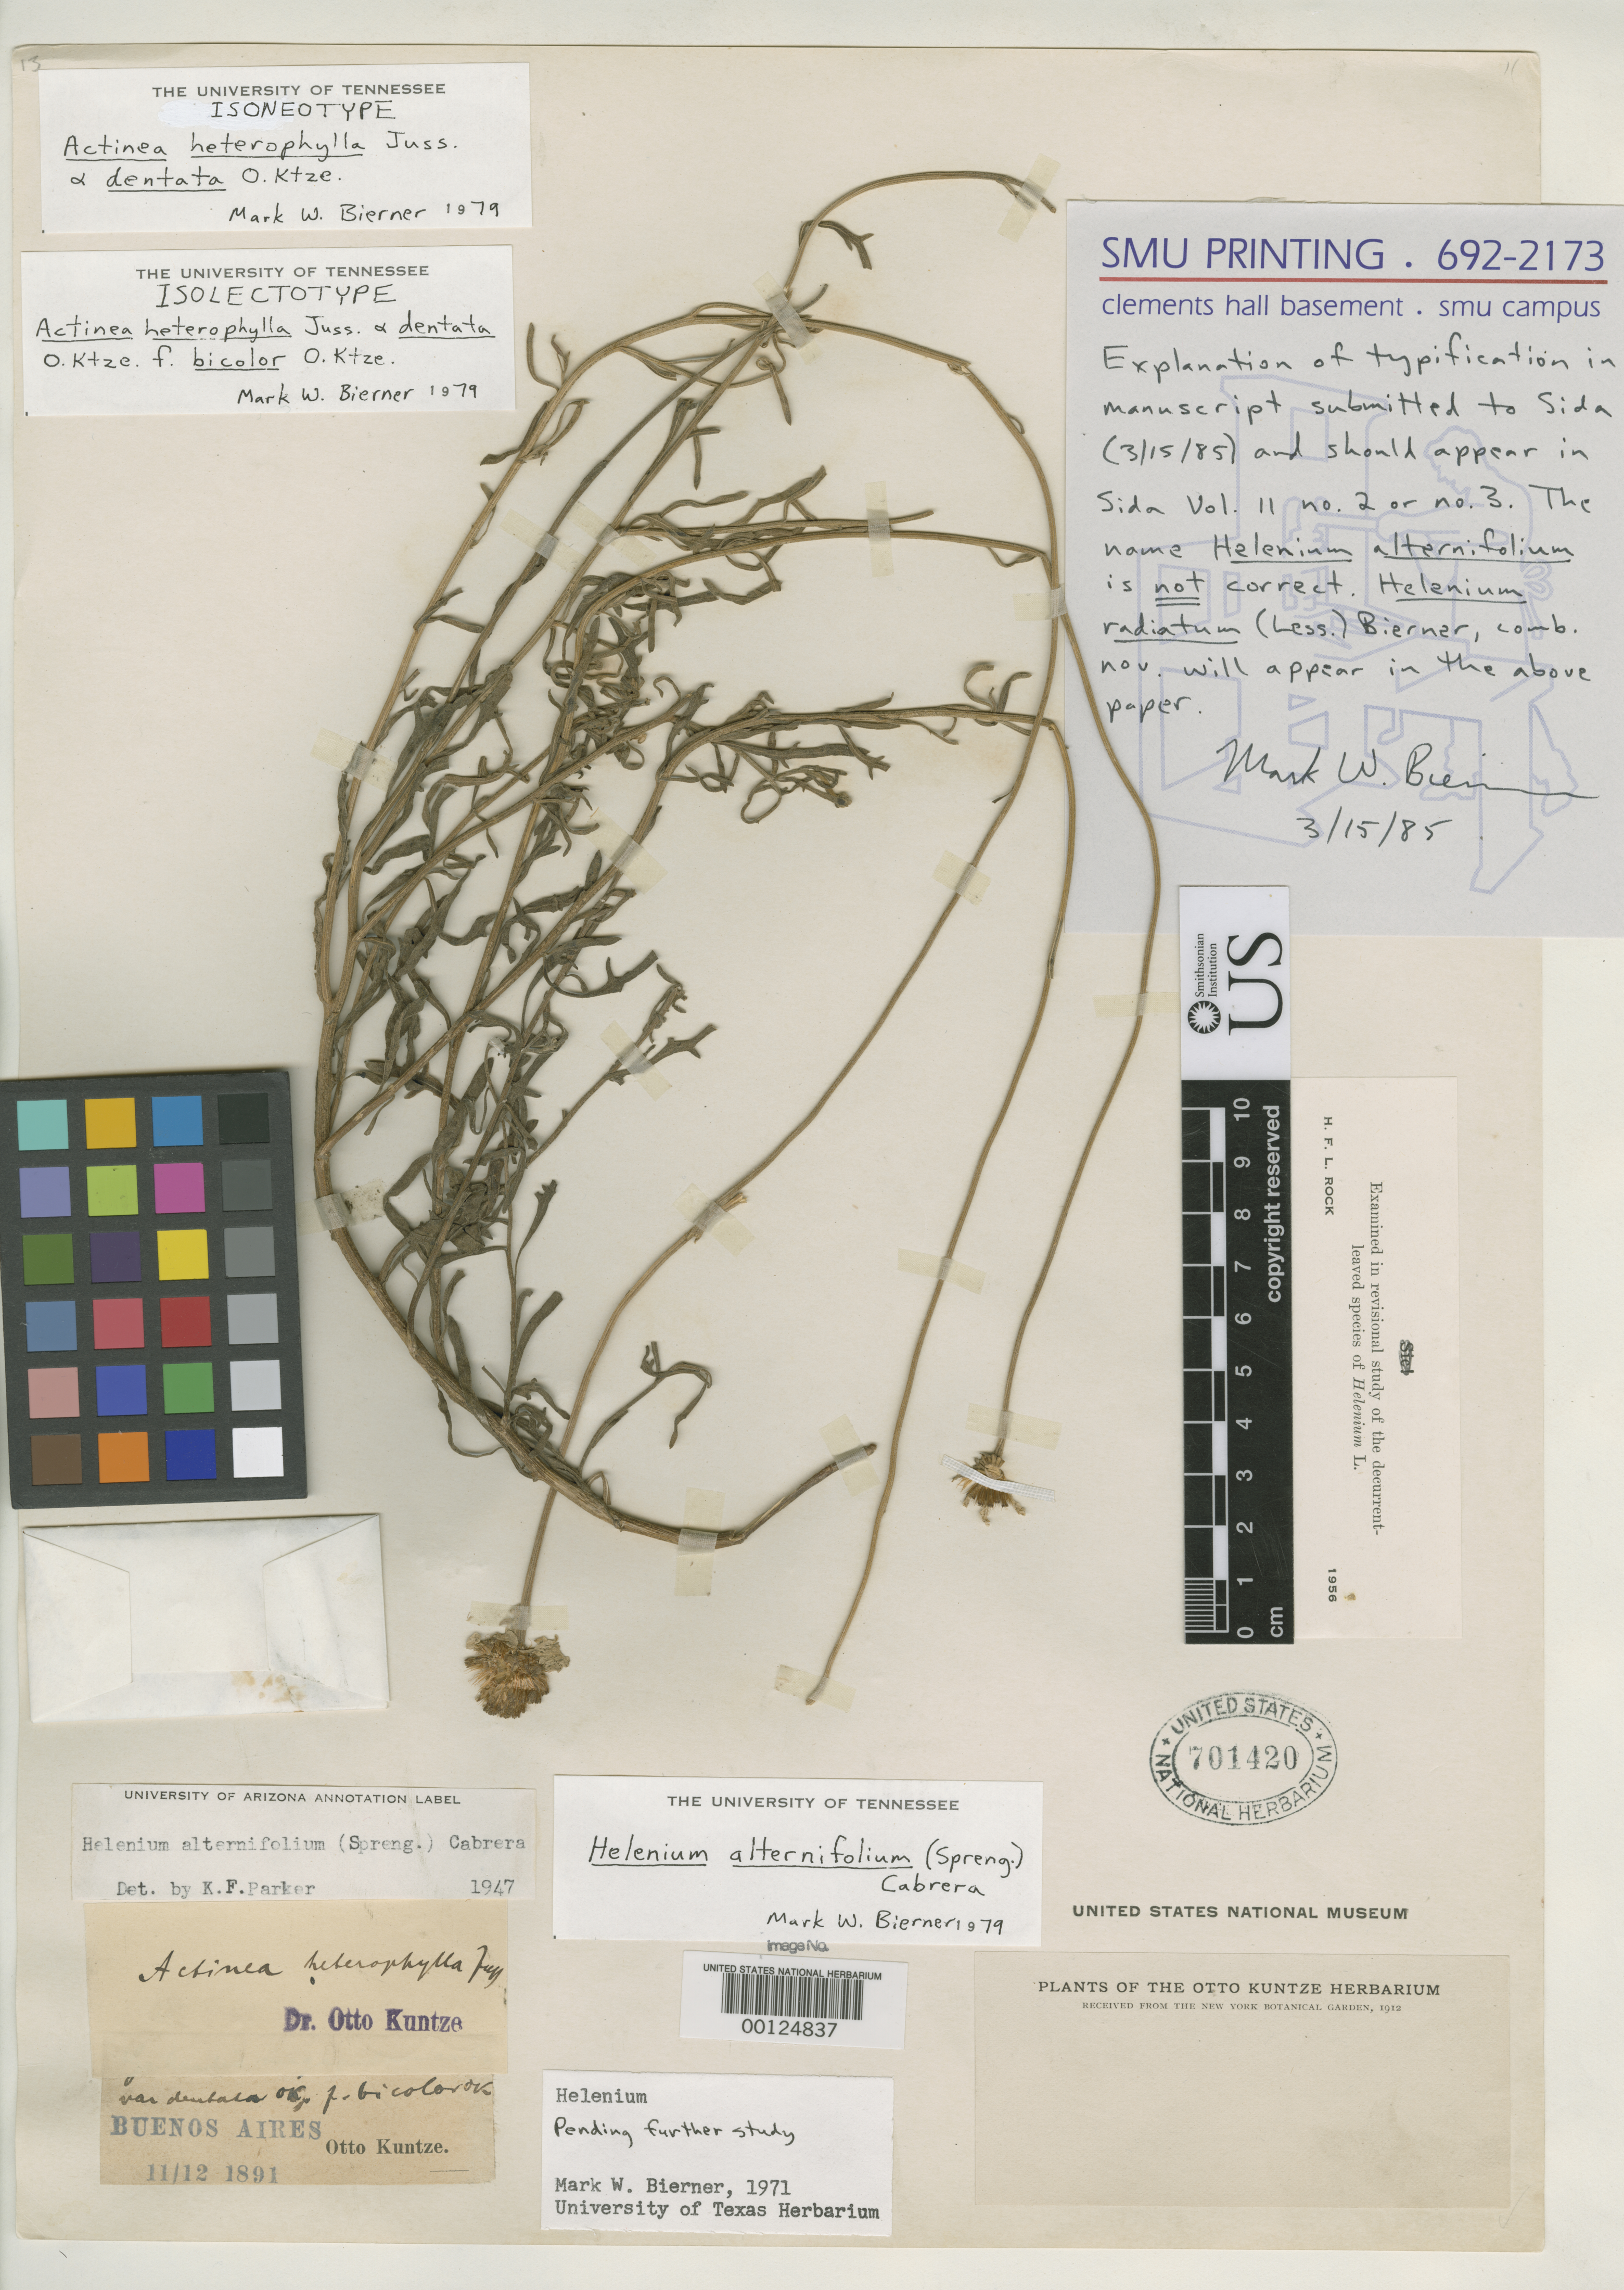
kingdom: Plantae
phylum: Tracheophyta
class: Magnoliopsida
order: Asterales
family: Asteraceae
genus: Actinea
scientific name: Actinea heterophylla var. dentata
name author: Kuntze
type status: Isoneotype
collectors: C.E.O. Kuntze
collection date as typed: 1891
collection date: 1891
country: Argentina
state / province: Buenos Aires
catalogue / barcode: US 701420-2